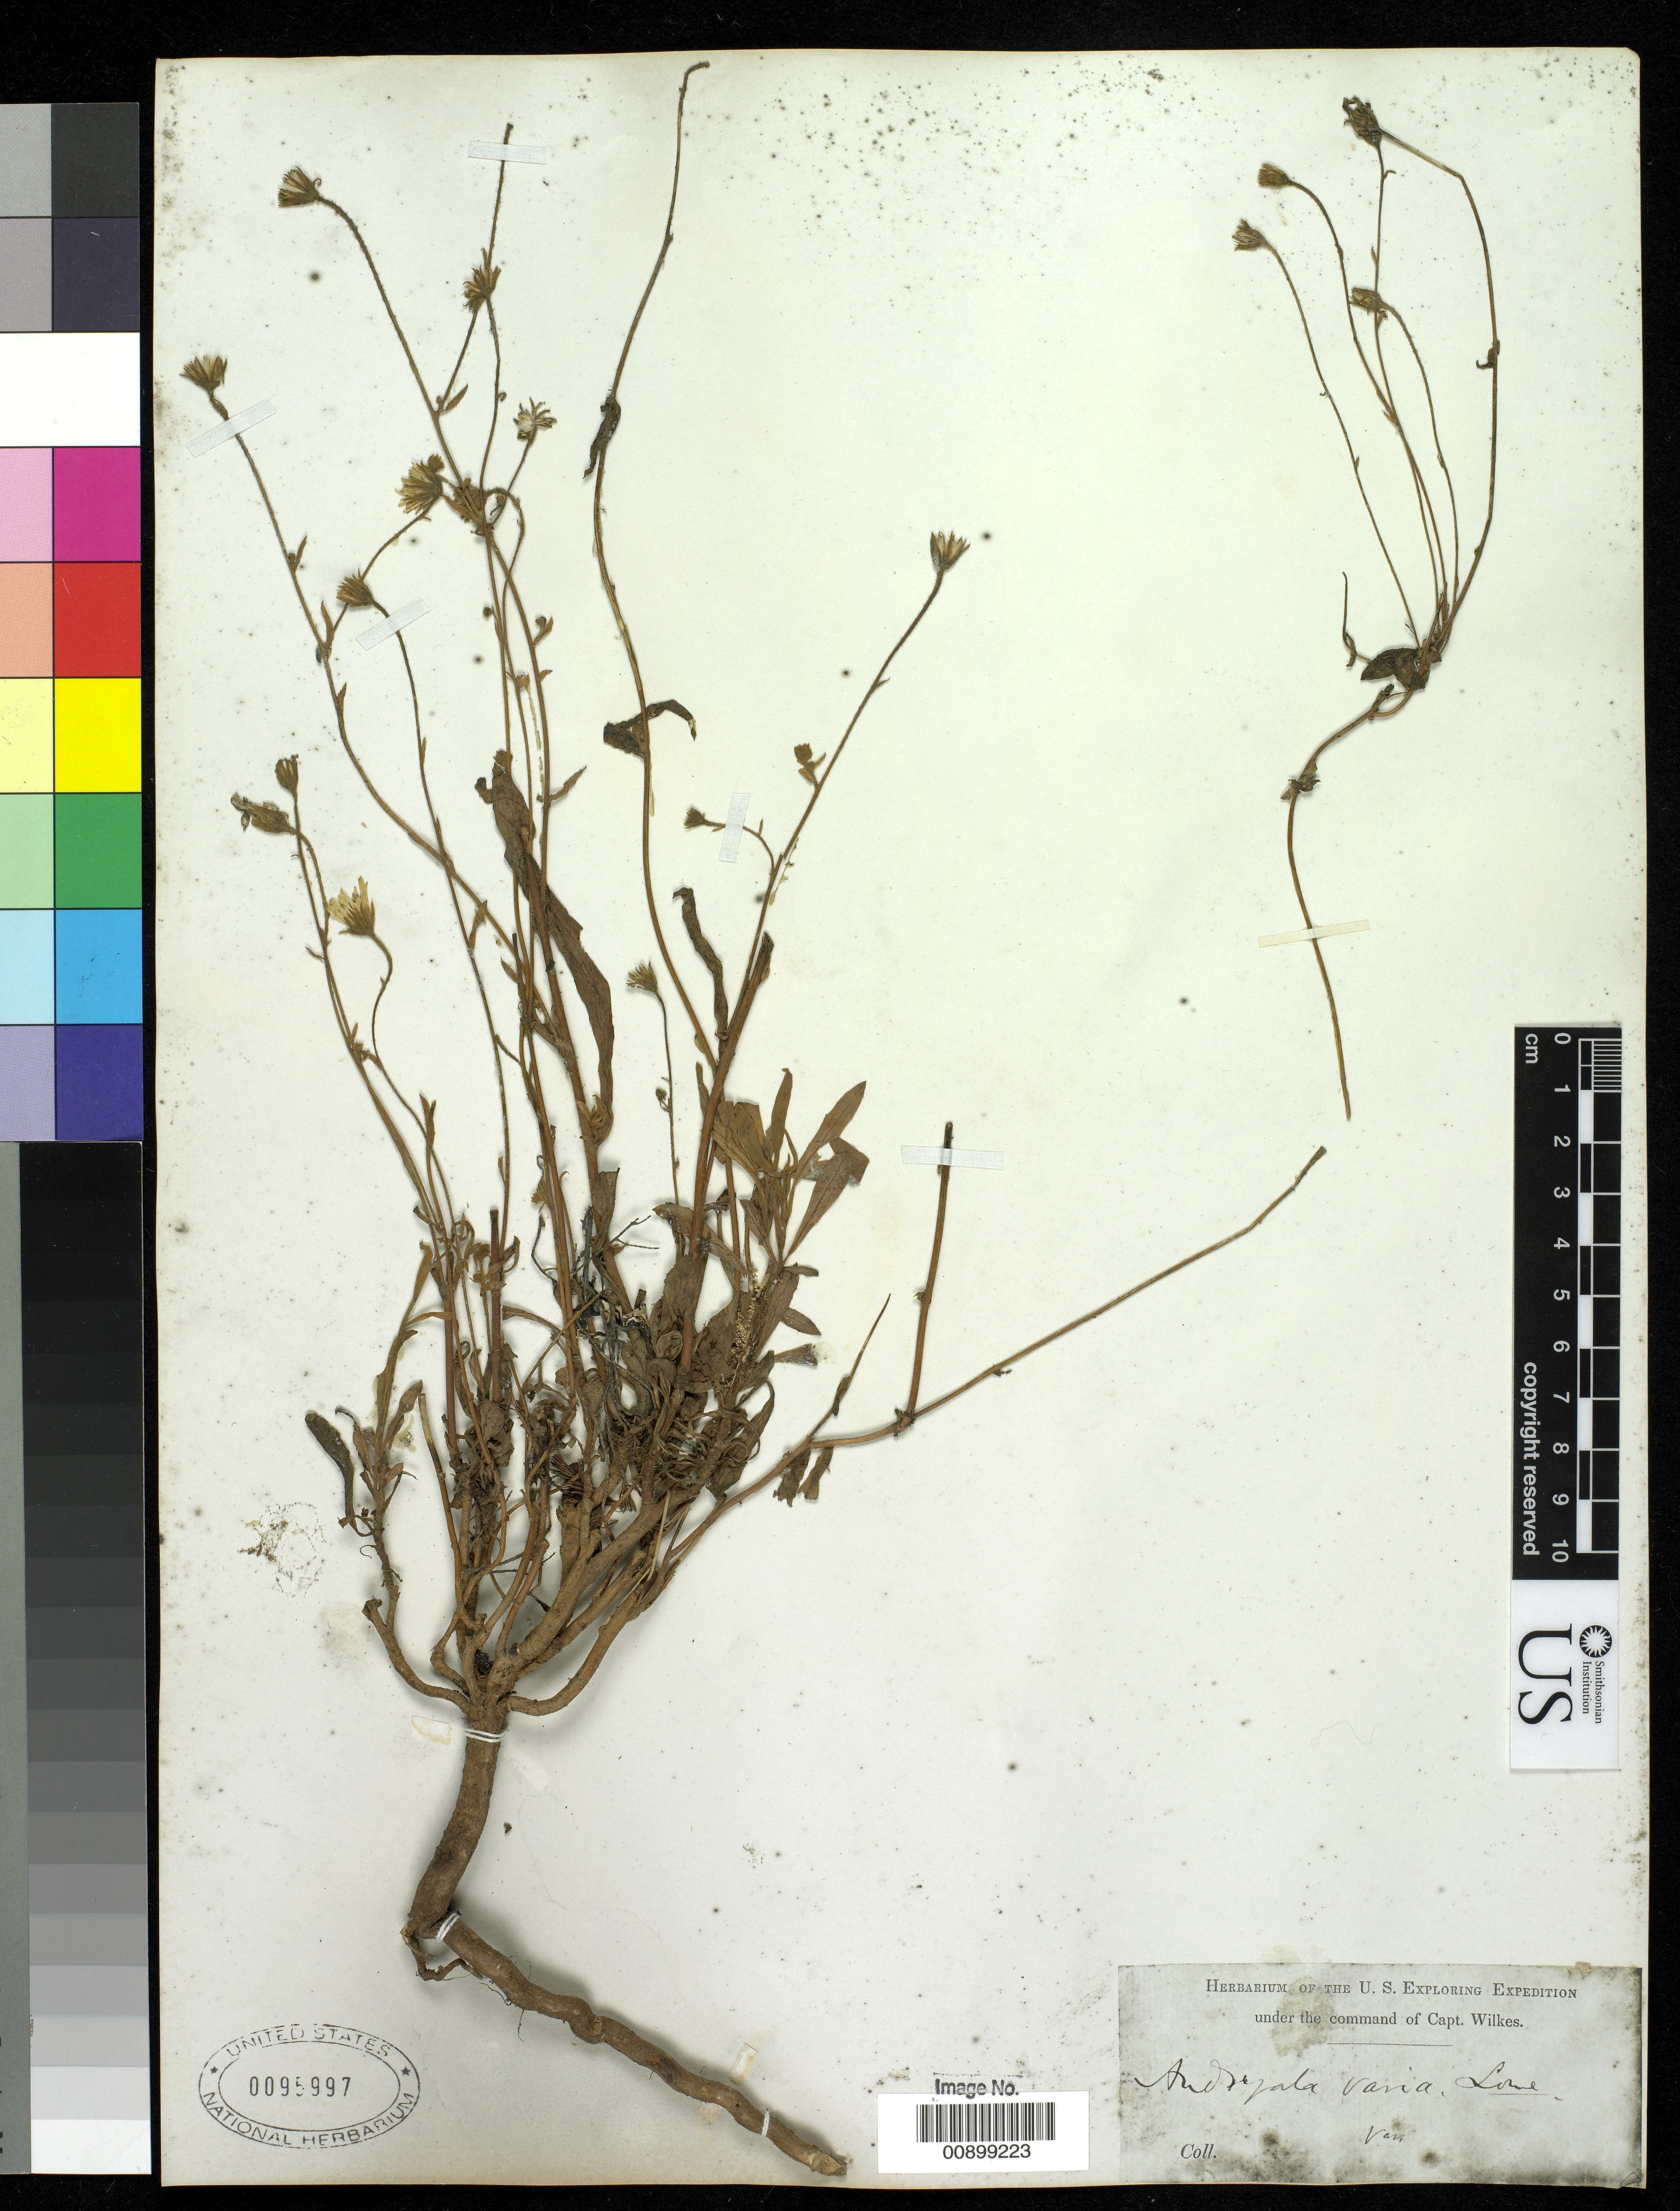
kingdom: Plantae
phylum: Tracheophyta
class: Magnoliopsida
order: Asterales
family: Asteraceae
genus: Andryala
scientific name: Andryala glandulosa subsp. cheiranthifolia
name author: (L'Hér.) Greuter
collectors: Wilkes Explor. Exped.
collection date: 1838/1842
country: Portugal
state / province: Madeira (Aut. Reg.)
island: Madeira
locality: Funchal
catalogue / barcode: US 95997